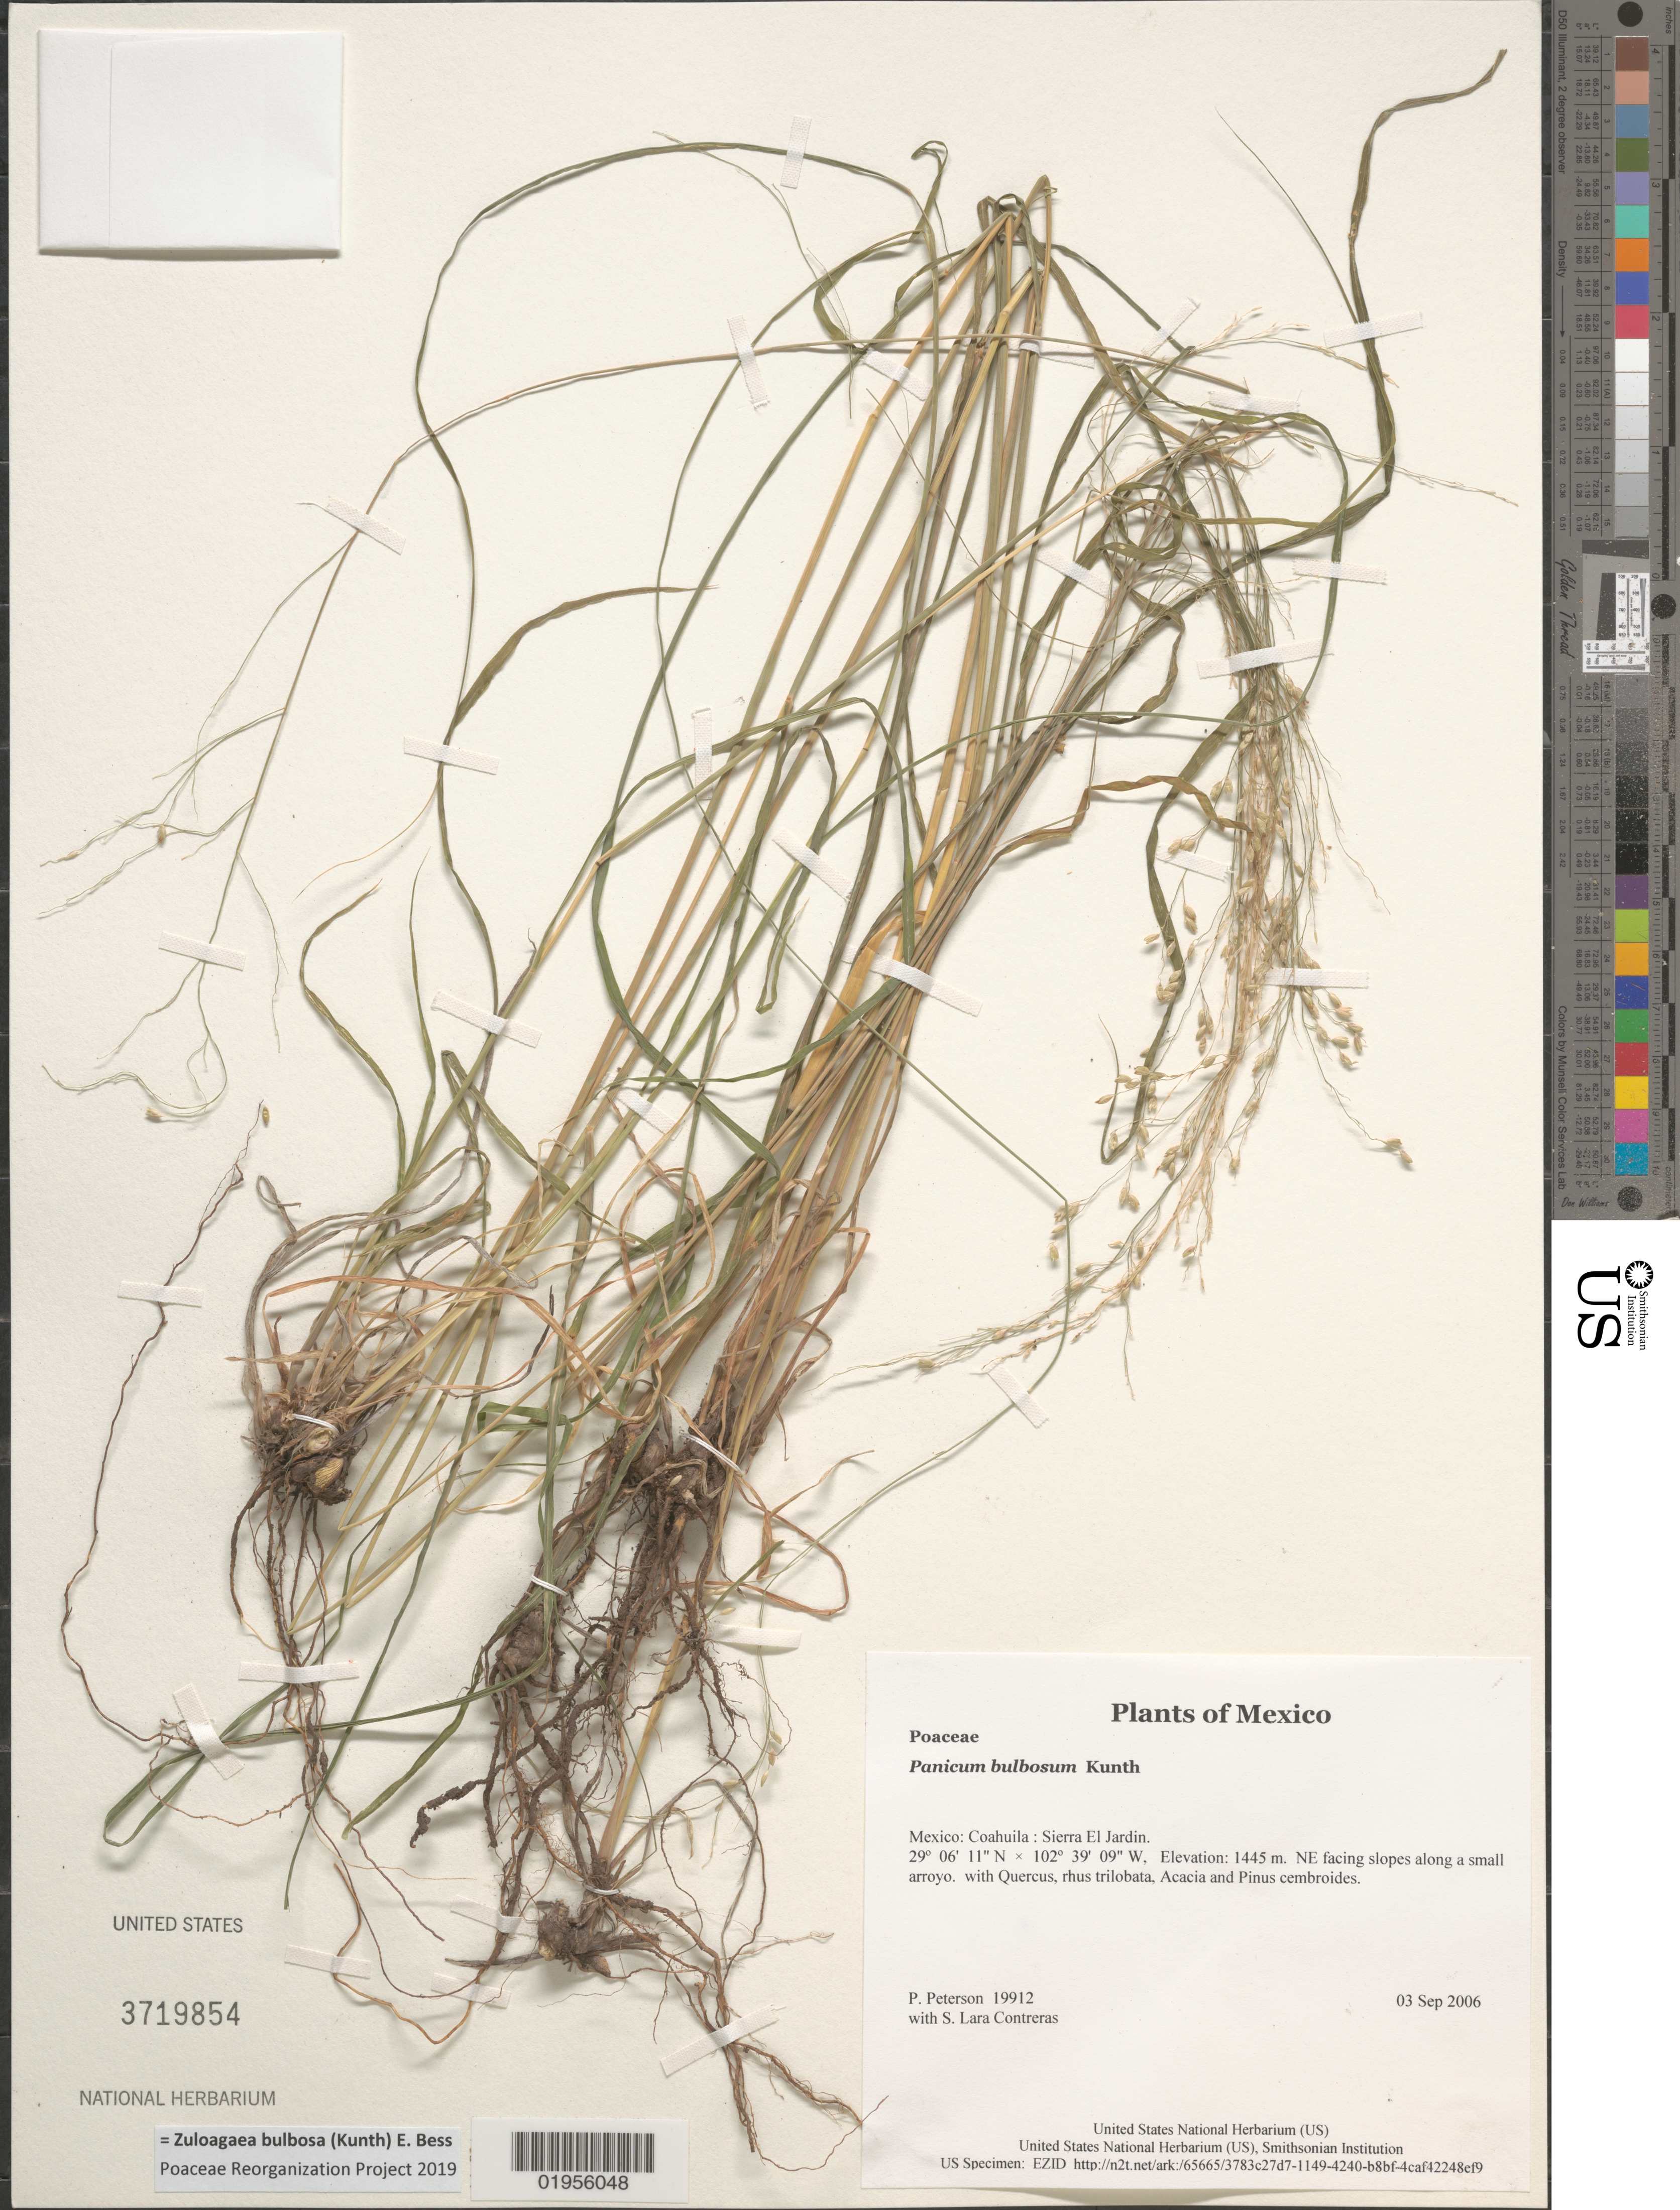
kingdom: Plantae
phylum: Tracheophyta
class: Liliopsida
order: Poales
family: Poaceae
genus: Panicum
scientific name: Panicum bulbosum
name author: Kunth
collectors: P. M. Peterson & S. Lara Contreras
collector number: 19912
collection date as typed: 03 Sep 2006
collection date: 2006-09-03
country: Mexico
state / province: Coahuila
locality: Sierra El Jardin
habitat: NE facing slopes along a small arroyo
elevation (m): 1445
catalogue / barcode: US 3719854